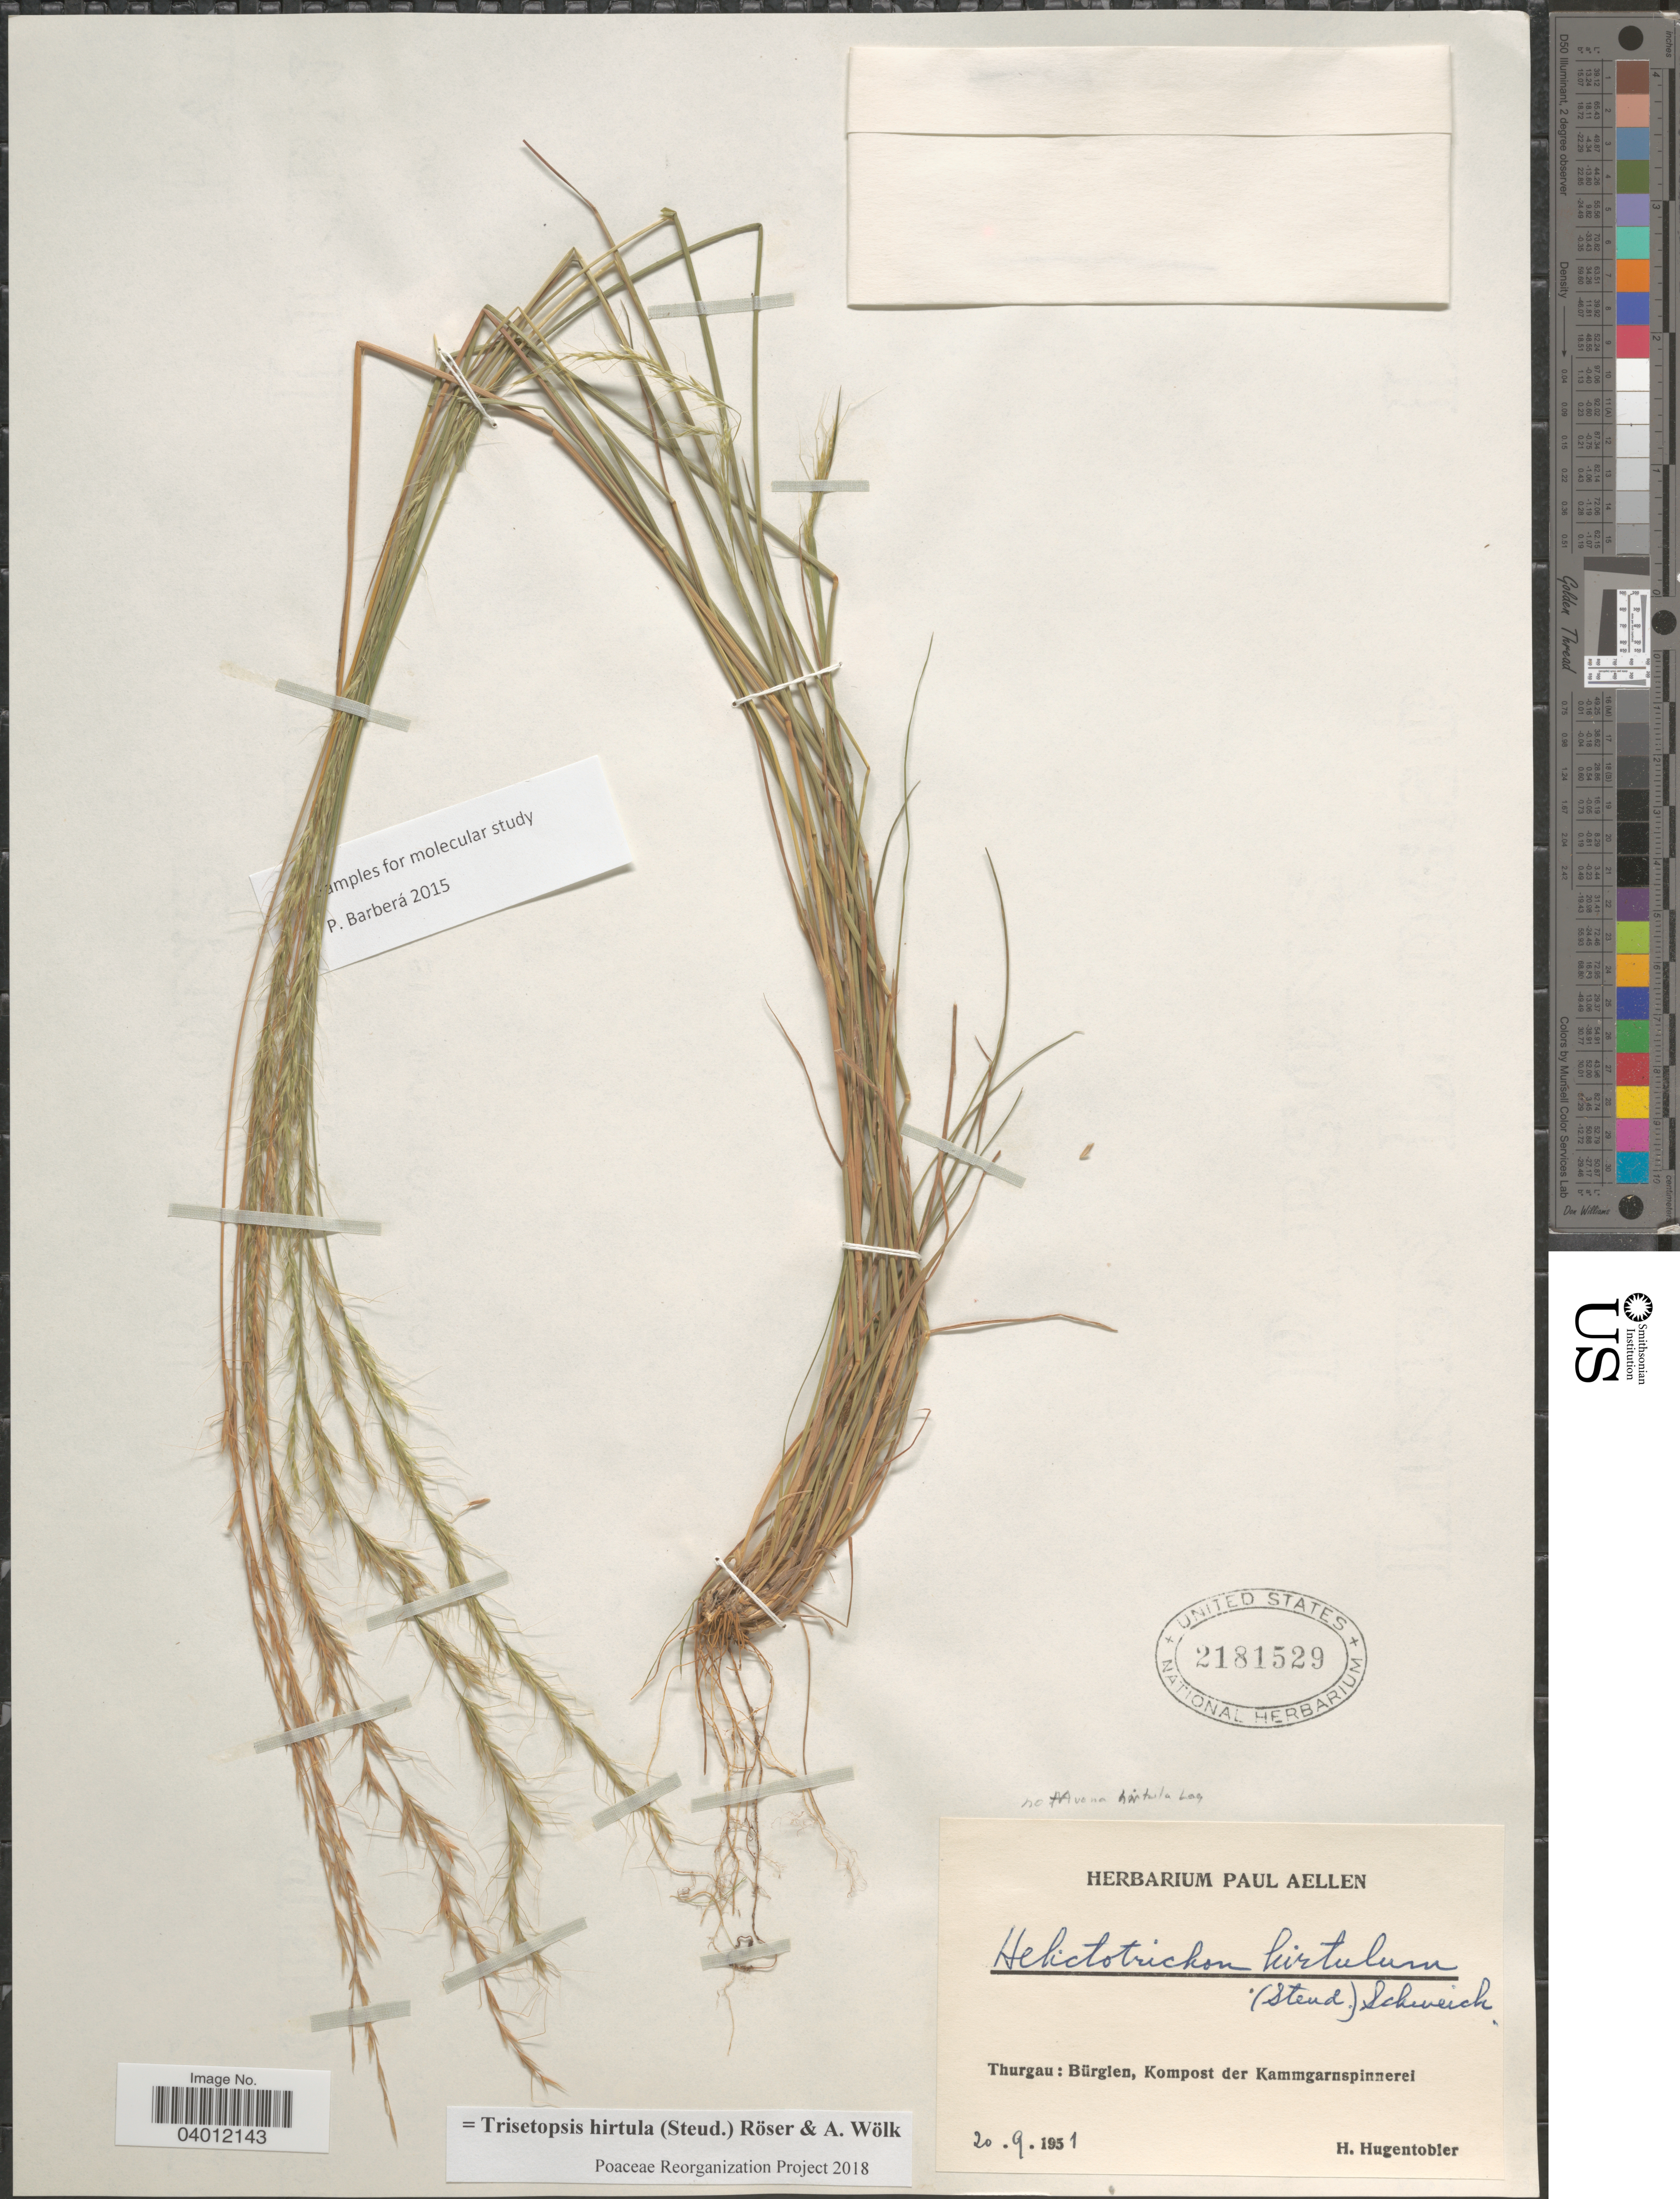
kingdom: Plantae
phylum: Tracheophyta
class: Liliopsida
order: Poales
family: Poaceae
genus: Trisetopsis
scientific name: Trisetopsis hirtula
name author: (Steud.) Röser & Wölk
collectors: H. Hugentobler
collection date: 1951-09-20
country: Switzerland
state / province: Thurgau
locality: Bürgien, Kompost der Kammgarnspinnerei.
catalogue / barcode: US 2181529